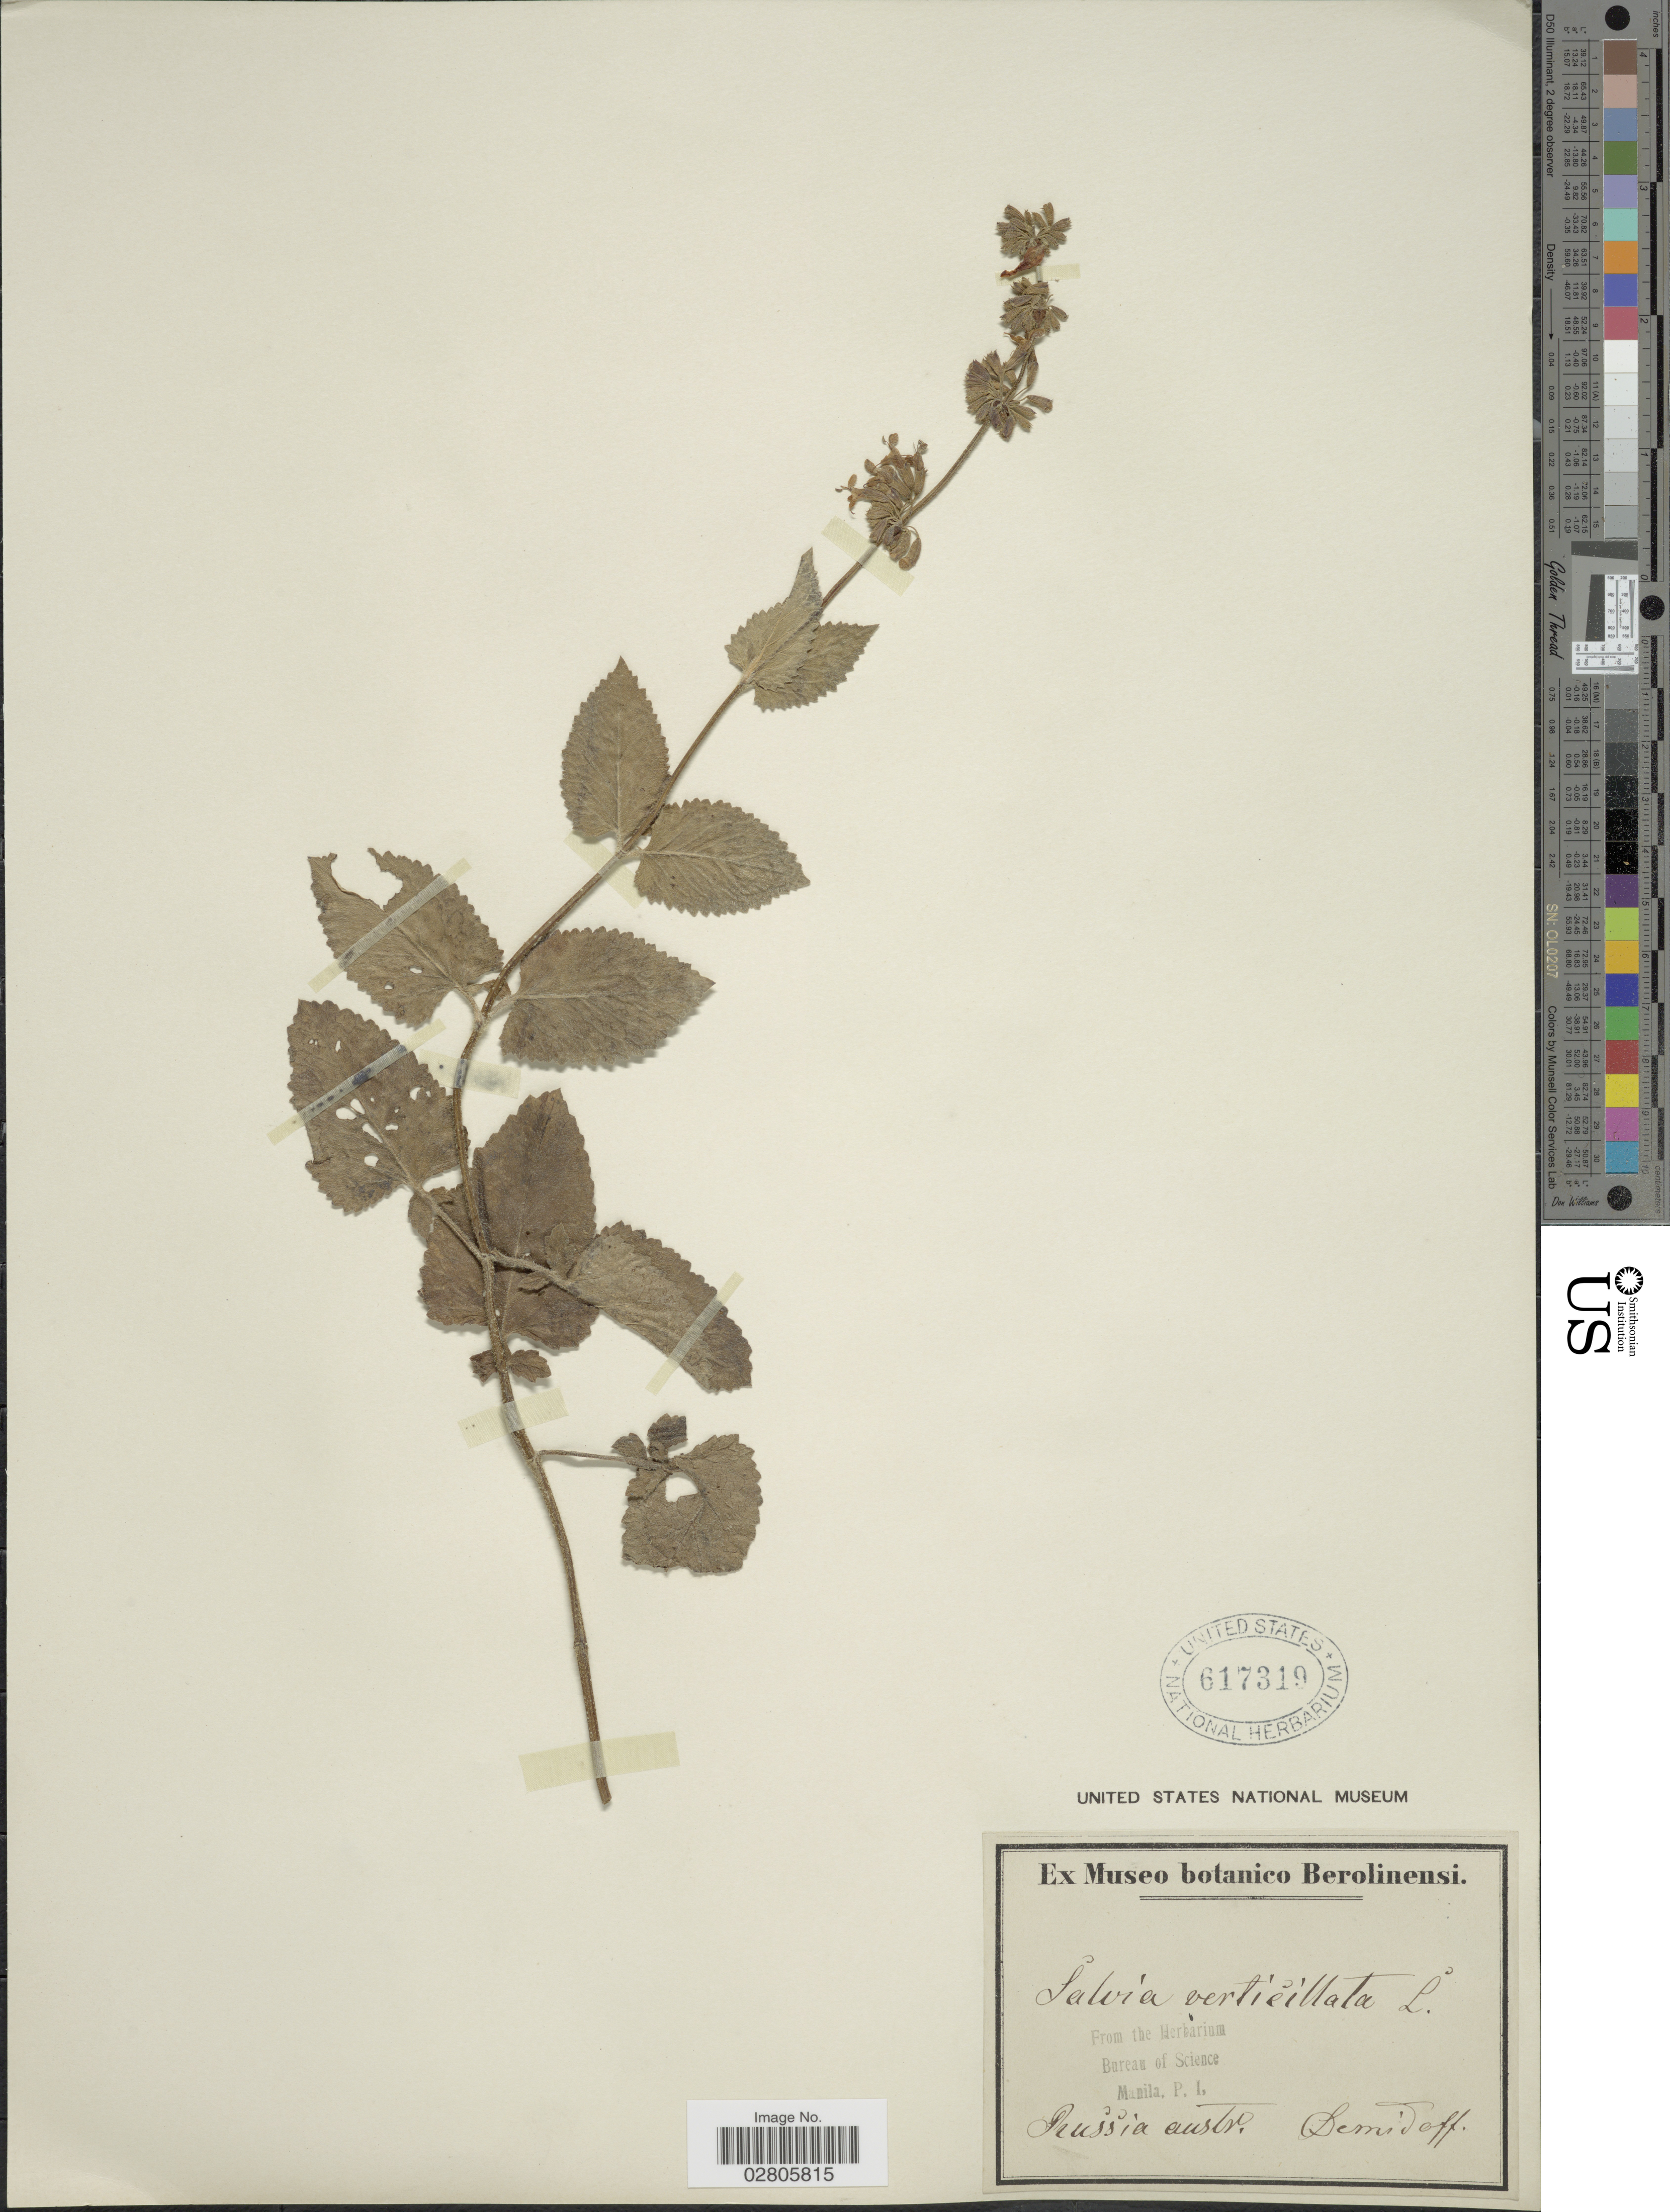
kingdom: Plantae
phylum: Tracheophyta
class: Magnoliopsida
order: Lamiales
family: Lamiaceae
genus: Salvia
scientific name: Salvia verticillata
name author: L.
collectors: Demidoff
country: Russian Federation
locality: Russia austr.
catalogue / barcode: US 617319